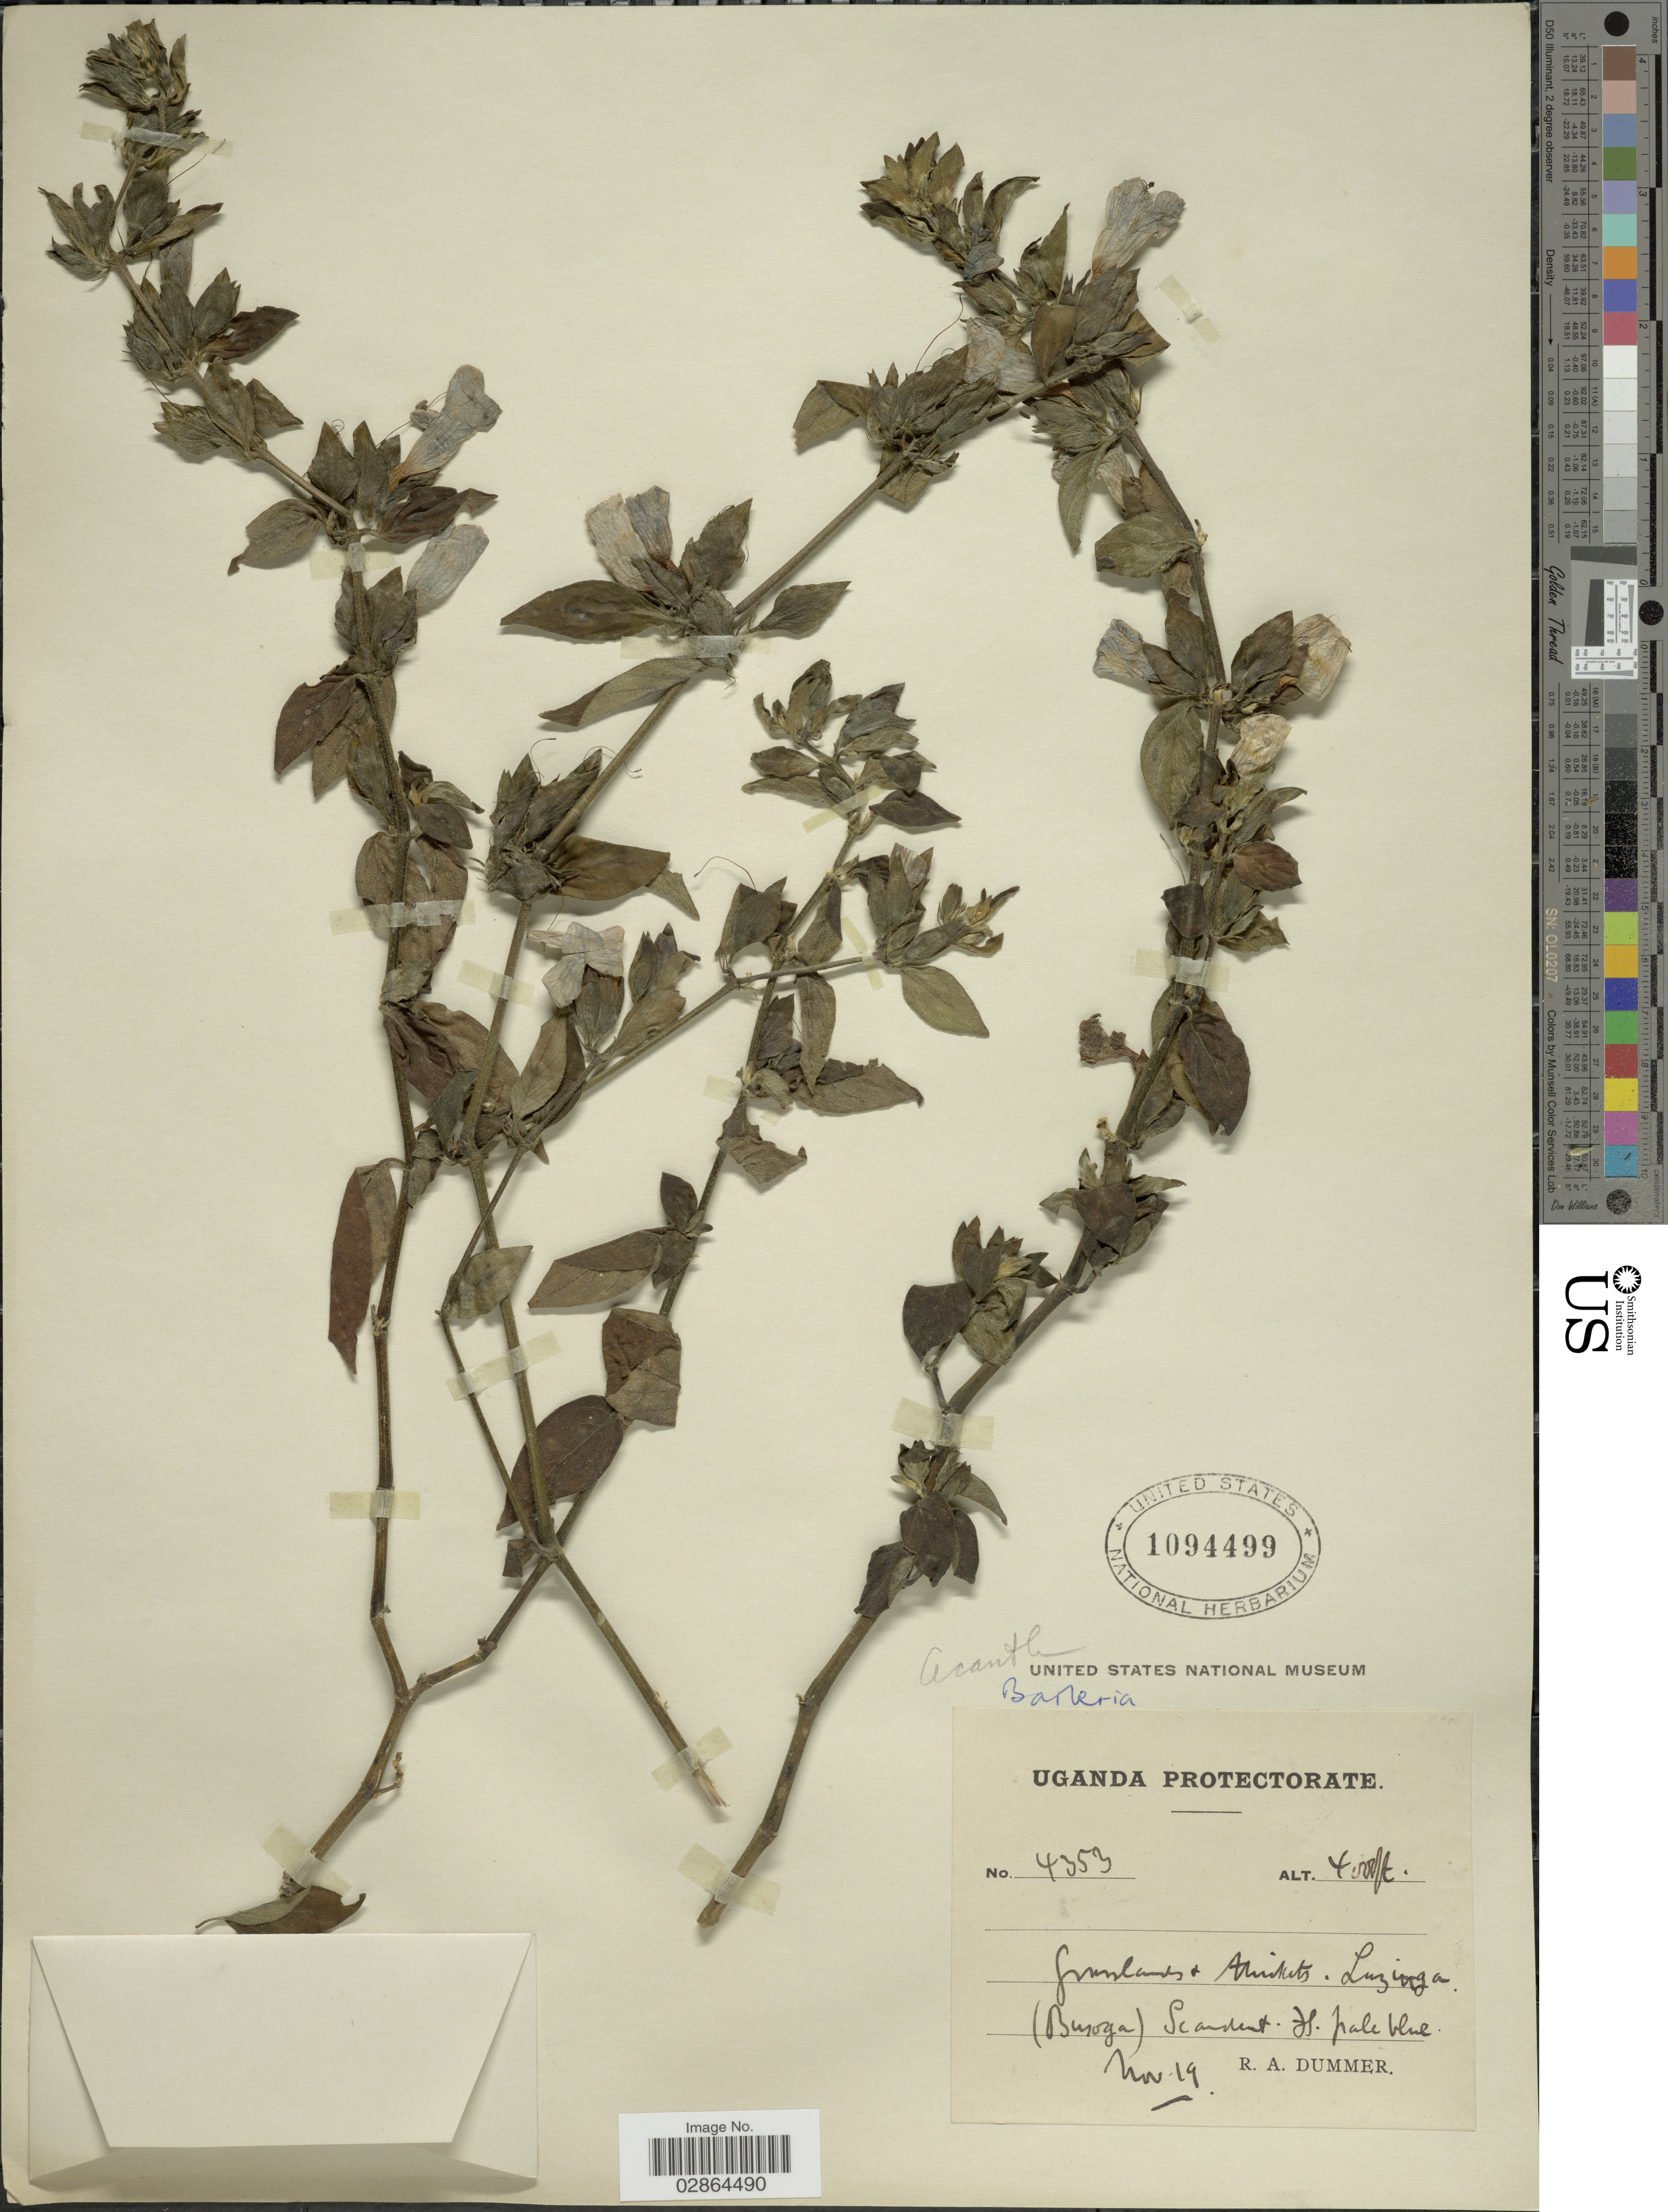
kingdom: Plantae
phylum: Tracheophyta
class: Magnoliopsida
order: Lamiales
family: Acanthaceae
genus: Barleria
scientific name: Barleria sp.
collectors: R. Dümmer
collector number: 4353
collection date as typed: Transcribed d/m/y: /11/19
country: Uganda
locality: Uganda Protectorate. Luzinga (Busoga).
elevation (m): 1219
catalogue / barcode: US 1094499